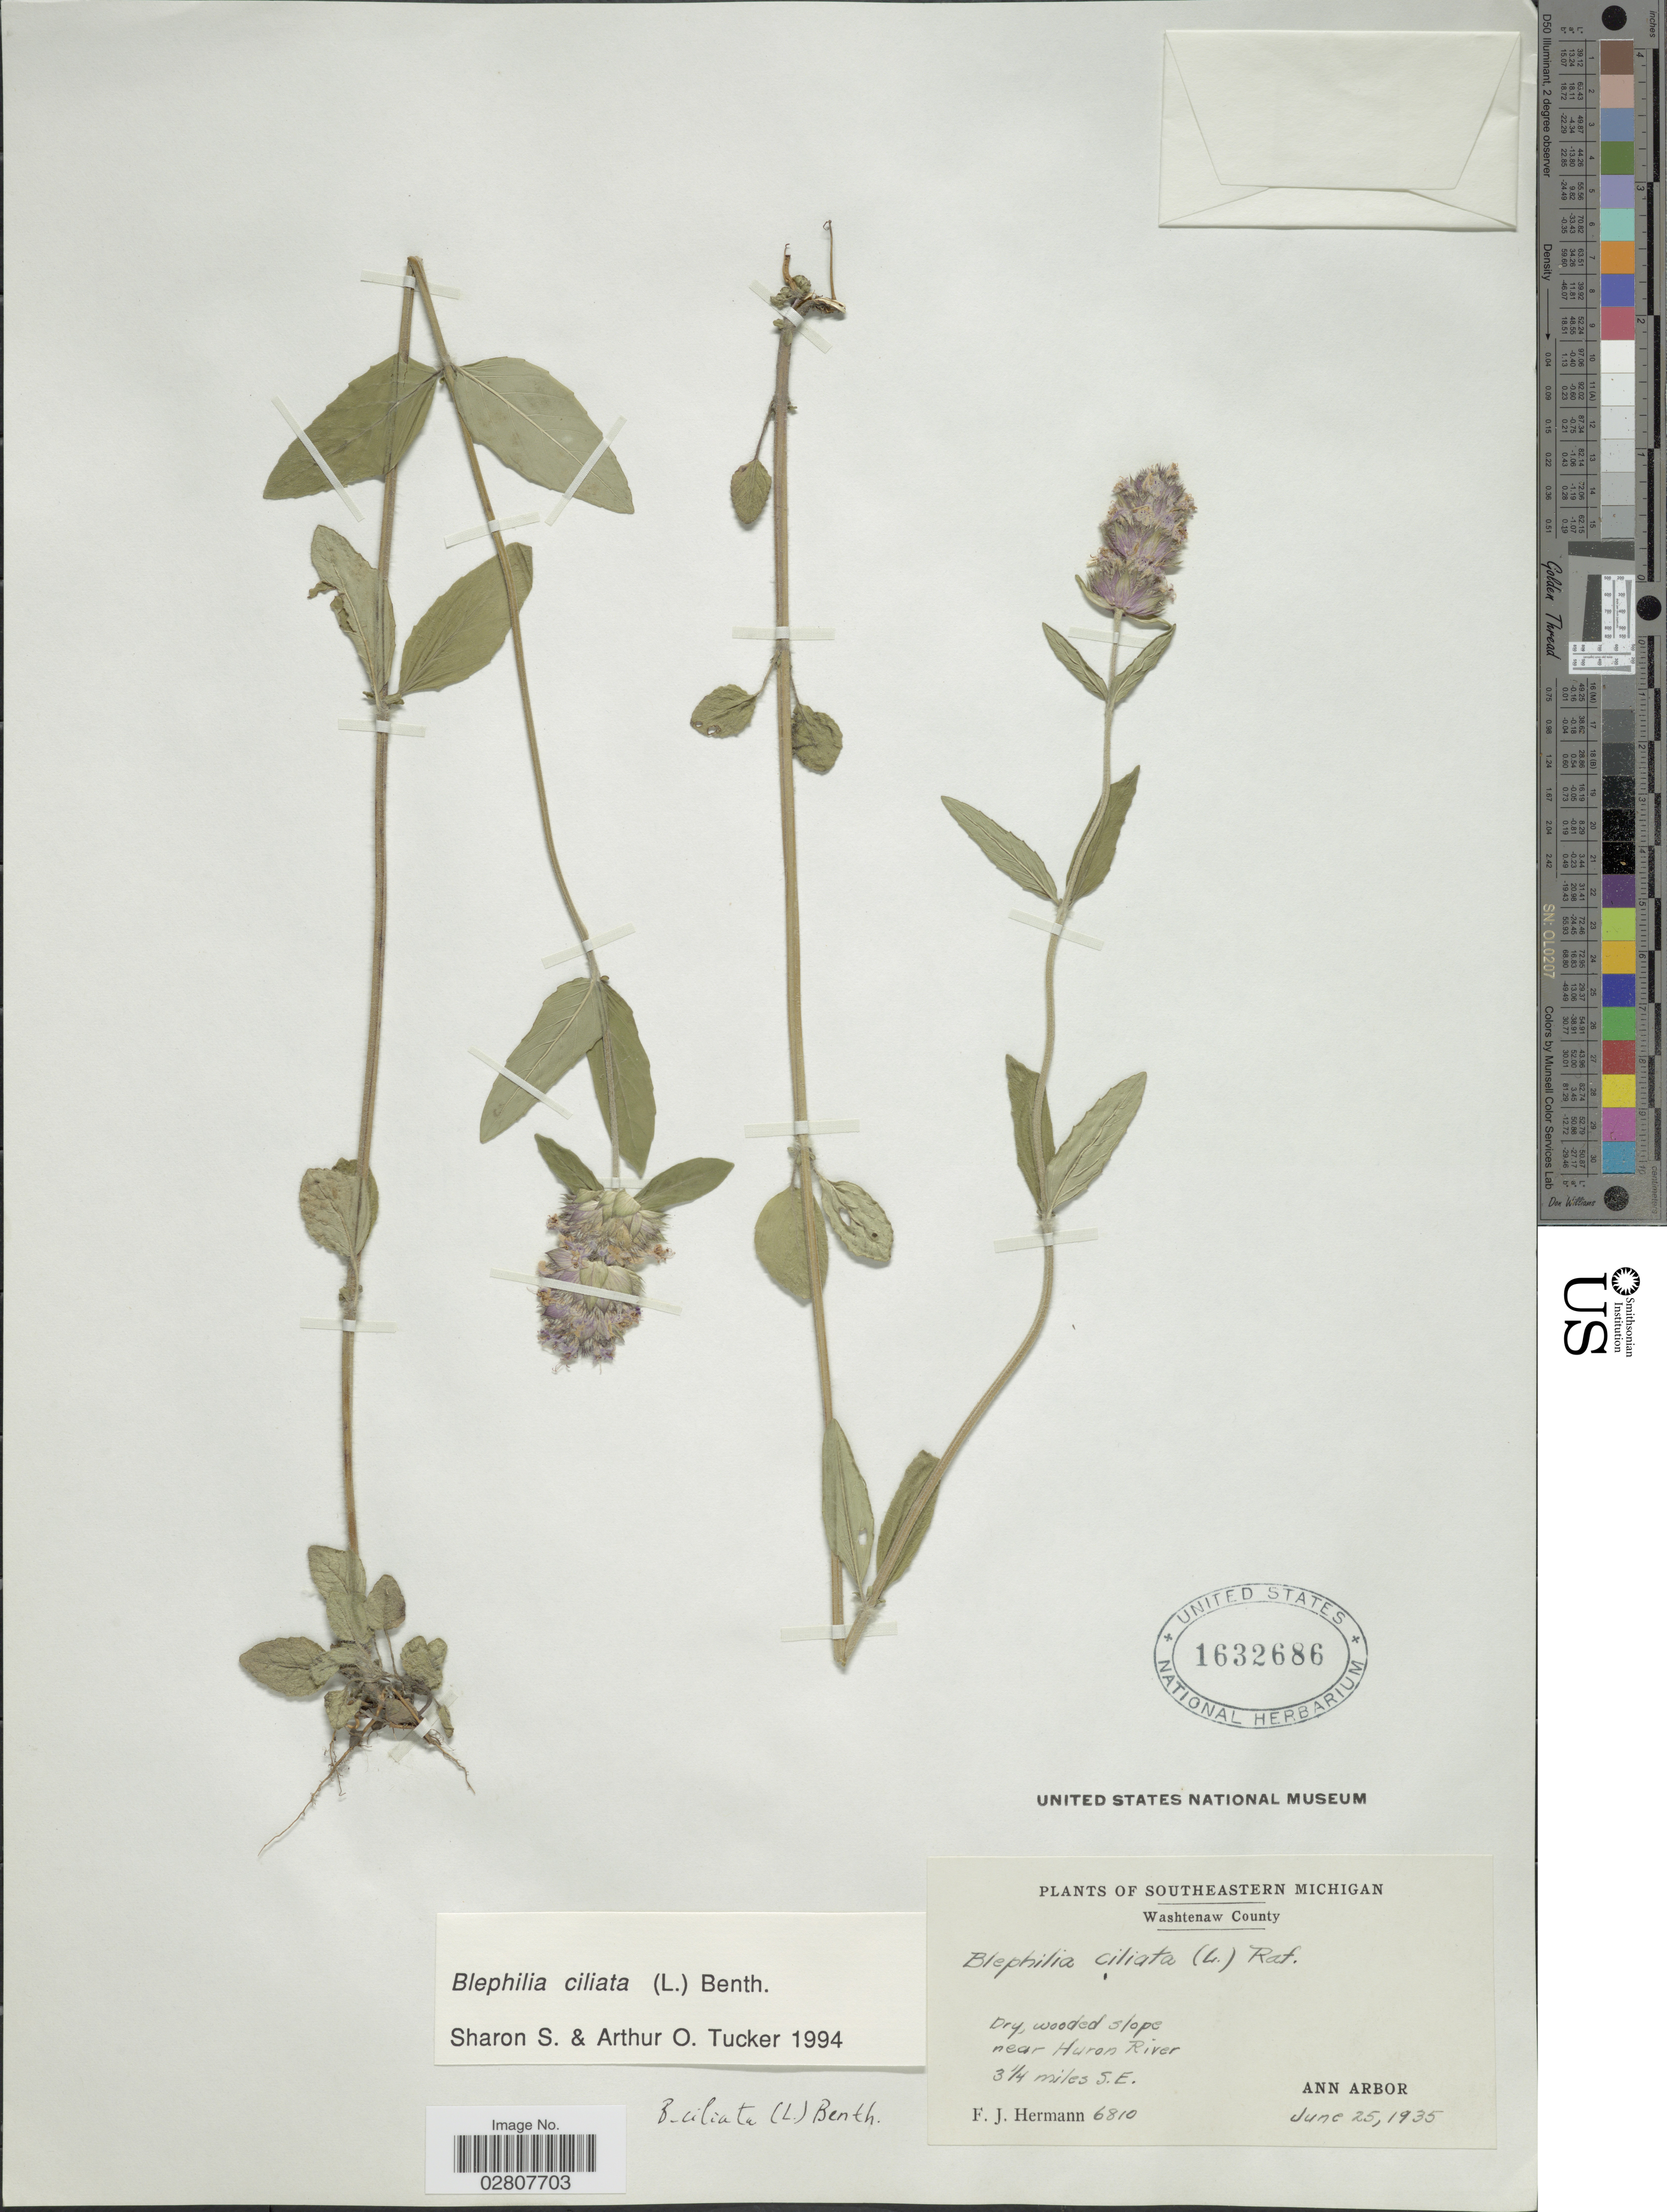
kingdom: Plantae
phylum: Tracheophyta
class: Magnoliopsida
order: Lamiales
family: Lamiaceae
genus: Blephilia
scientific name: Blephilia ciliata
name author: (L.) Raf. ex Benth.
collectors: F. J. Hermann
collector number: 6810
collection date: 1935-06-25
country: United States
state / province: Michigan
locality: Southeastern Michigan. Washtenaw County, near Huron River, 3¼ miles S.E. Ann Arbor.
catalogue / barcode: US 1632686